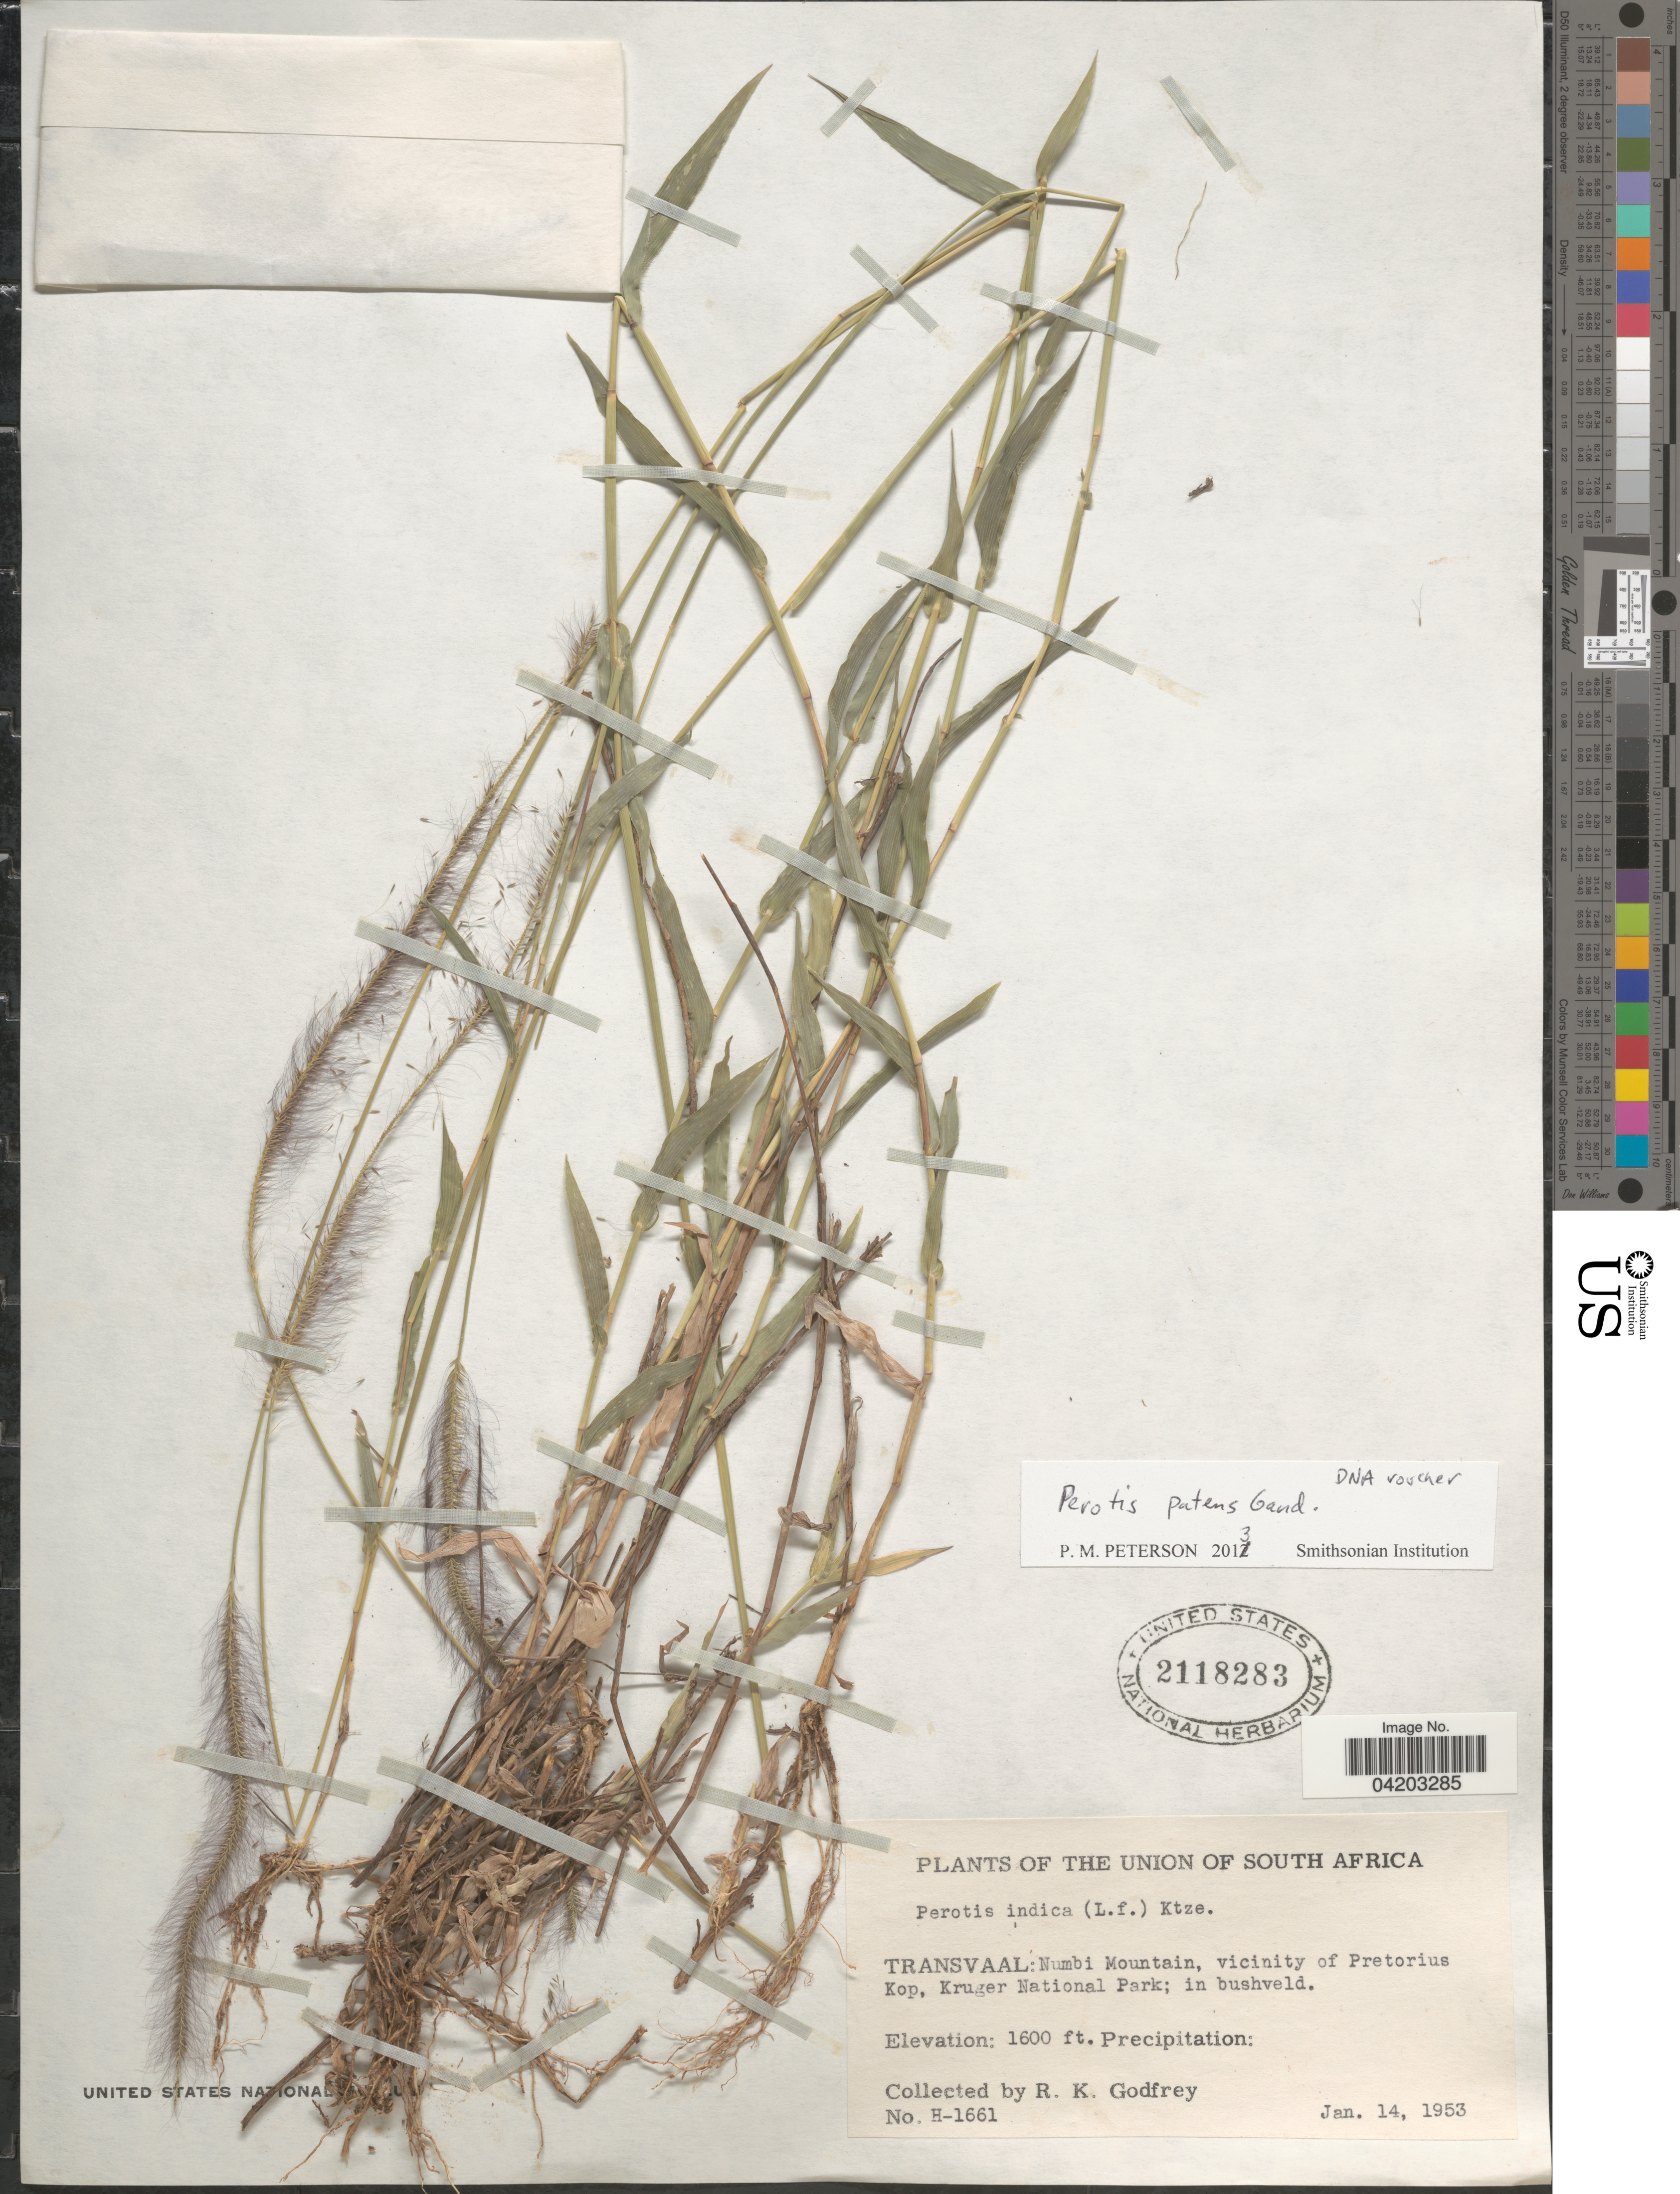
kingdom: Plantae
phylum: Tracheophyta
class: Liliopsida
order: Poales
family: Poaceae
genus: Perotis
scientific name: Perotis patens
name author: Gand.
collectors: R. K. Godfrey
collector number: H-1661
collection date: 1953-01-14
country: South Africa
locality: Union of South Africa. Transvaal: Numbi Mountain, vicinity of Pretorius Kop, Kruger National Park.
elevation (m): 488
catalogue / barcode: US 2118283